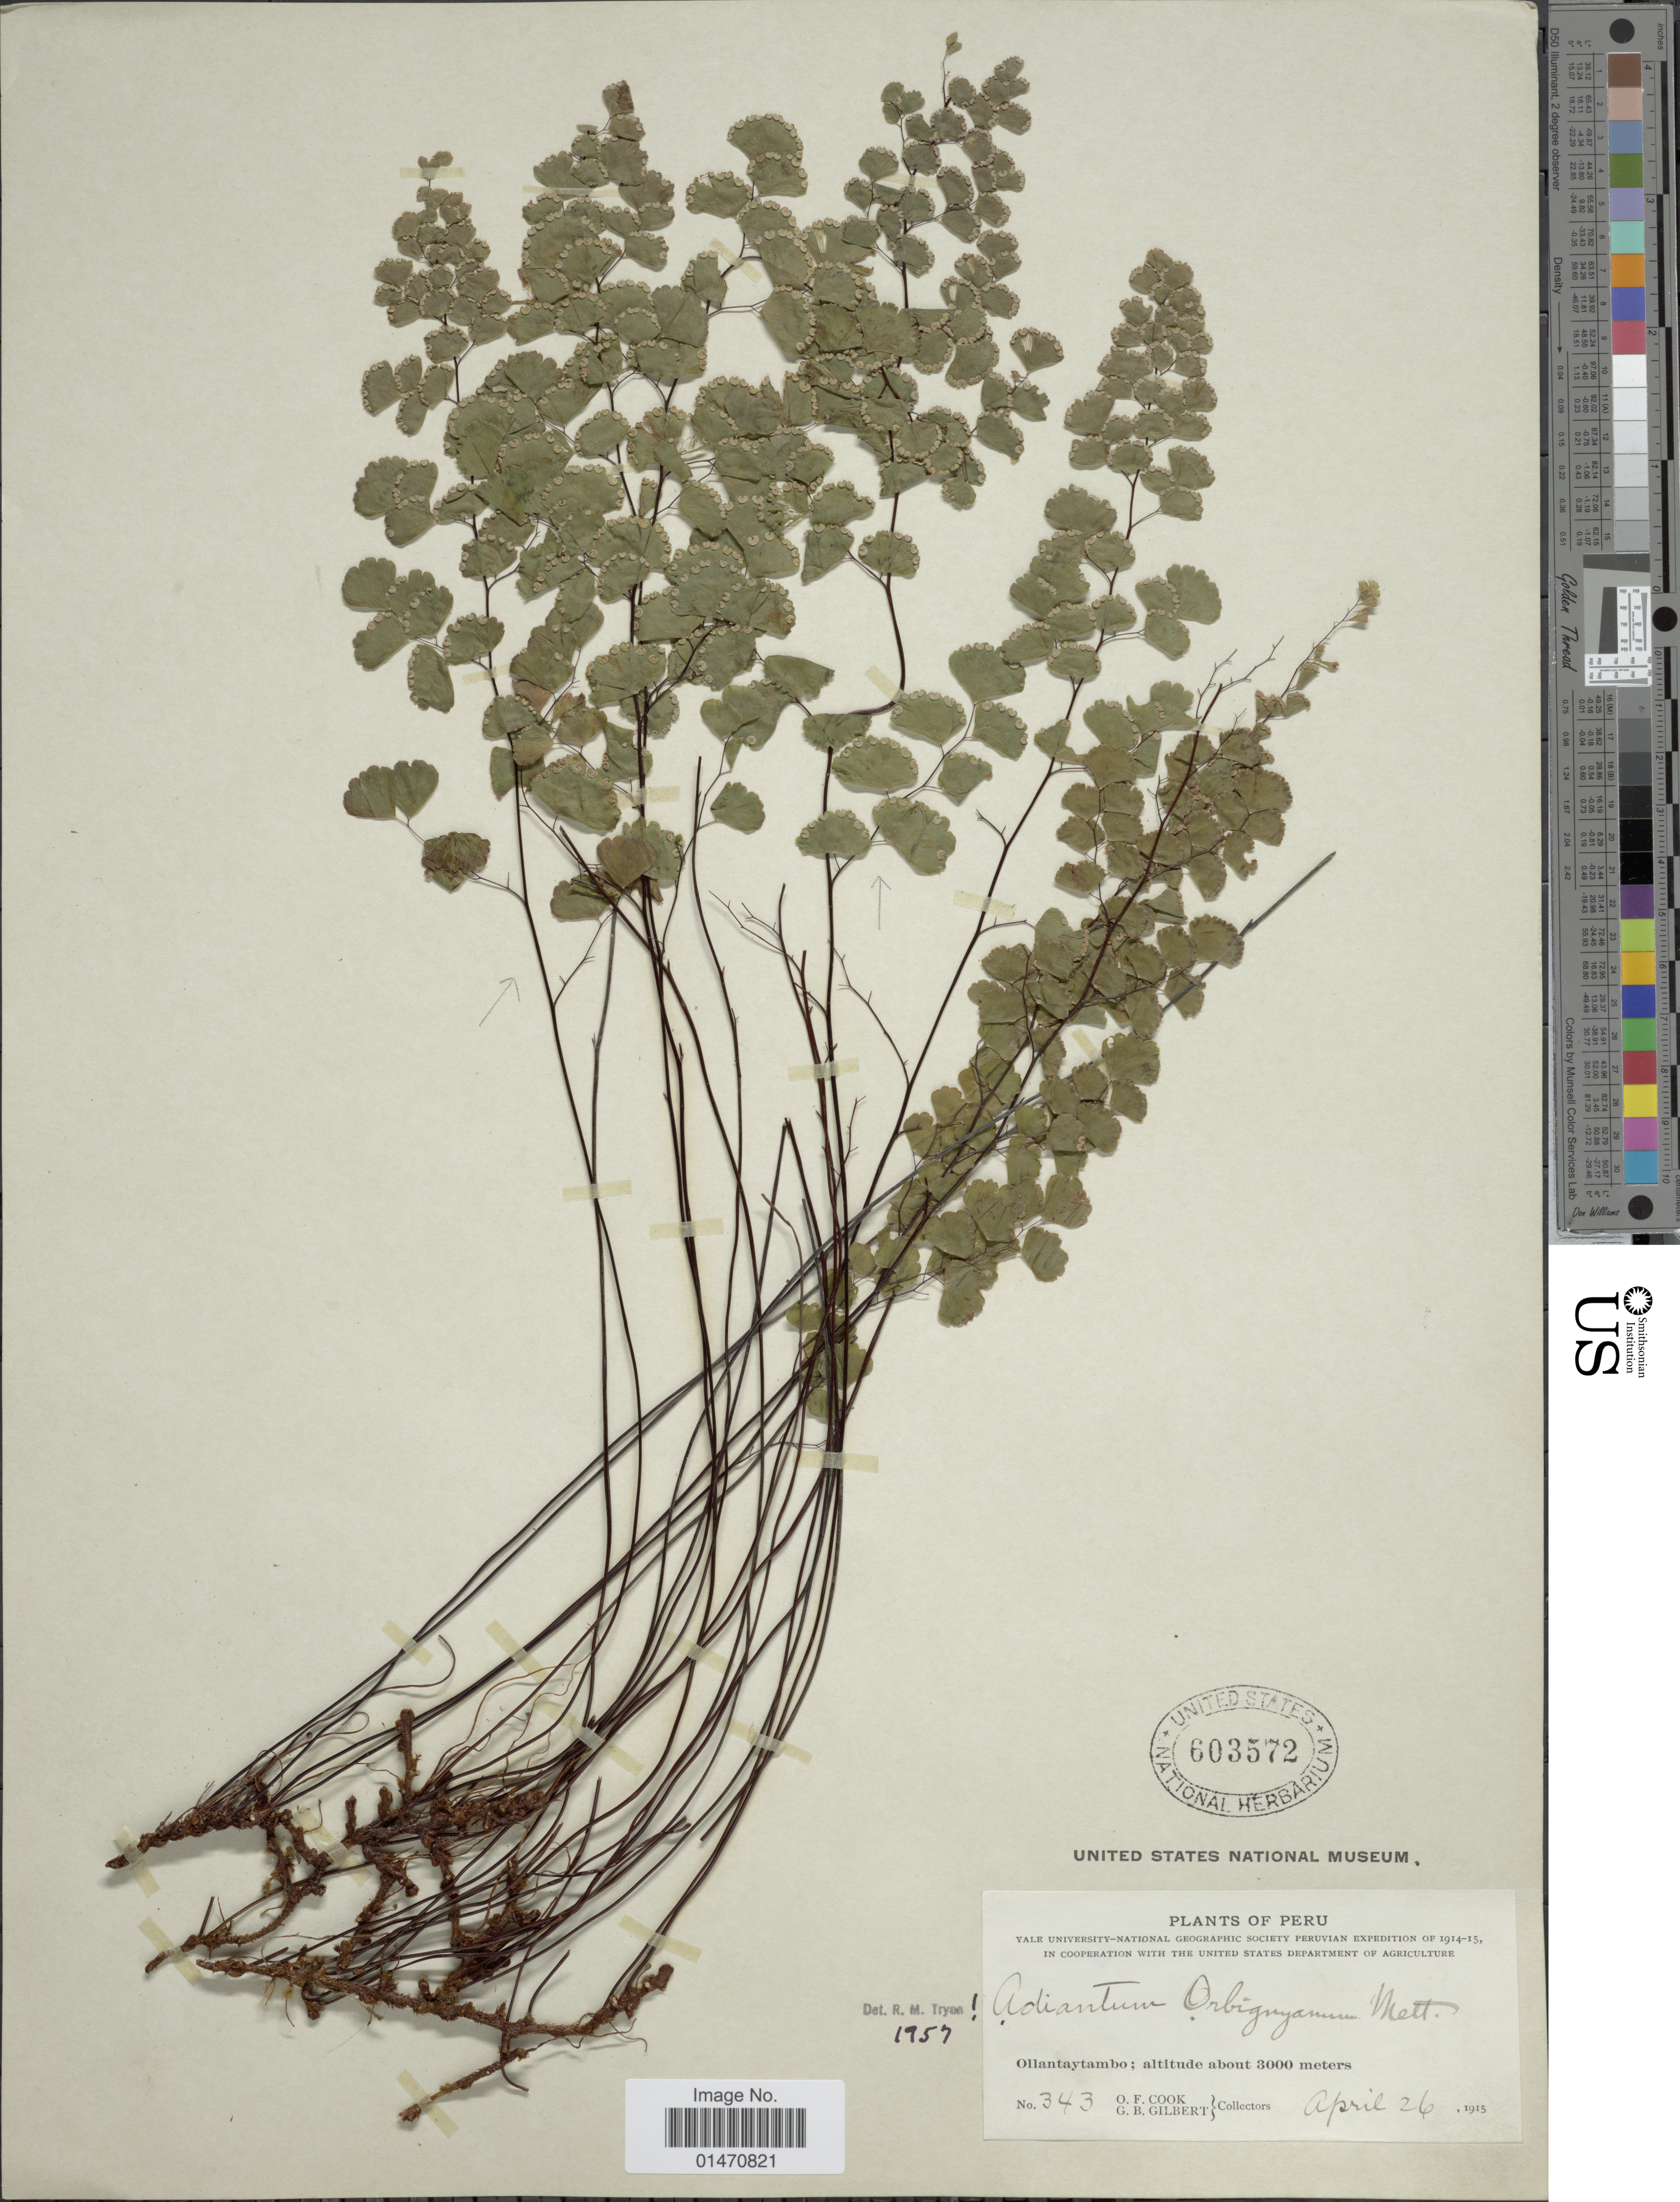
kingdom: Plantae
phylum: Tracheophyta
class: Polypodiopsida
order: Polypodiales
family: Pteridaceae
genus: Adiantum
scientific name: Adiantum orbignyanum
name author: Kuhn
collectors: O. F. Cook & G. B. Gilbert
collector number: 343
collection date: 1915-04-26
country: Peru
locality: Ollantaytambo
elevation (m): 3000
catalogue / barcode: US 603572